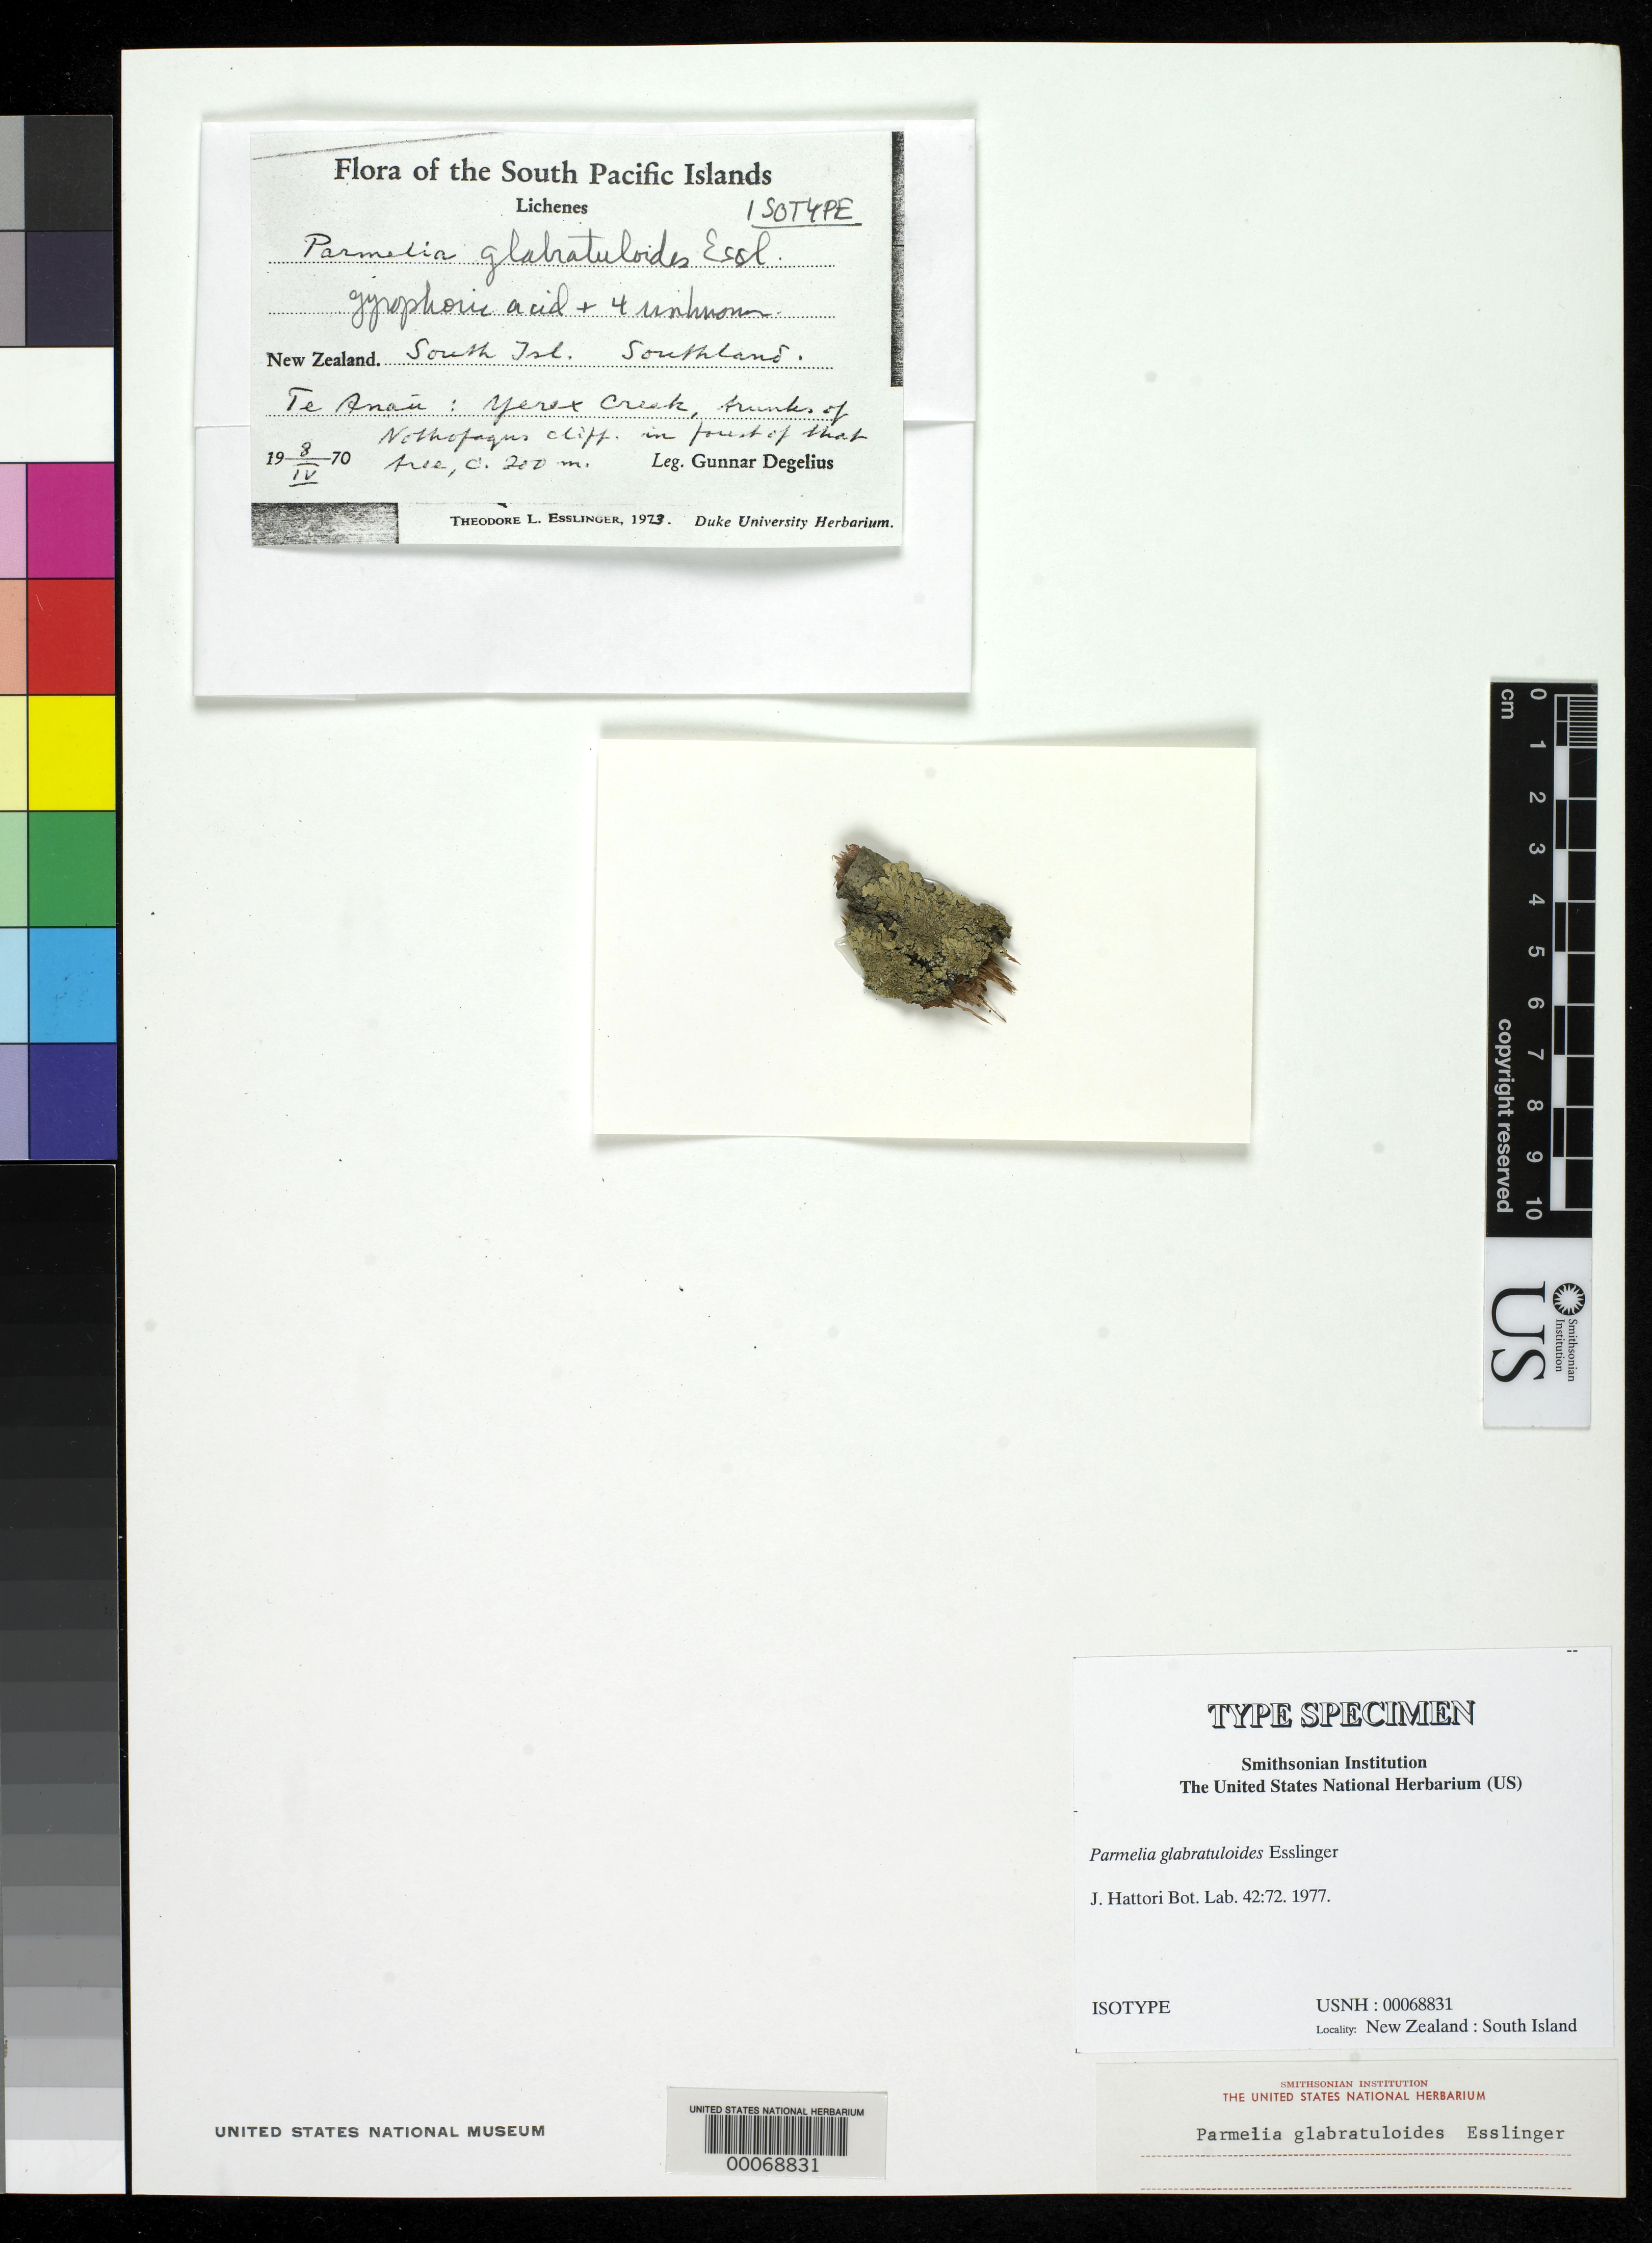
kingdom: Fungi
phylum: Ascomycota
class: Lecanoromycetes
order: Lecanorales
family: Parmeliaceae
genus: Parmelia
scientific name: Parmelia glabratuloides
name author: Essl.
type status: Isotype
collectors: G. B. F. Degelius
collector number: Nz 469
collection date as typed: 08 Apr 1970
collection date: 1970-04-08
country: New Zealand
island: South Island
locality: Te Anau, Yerex Creek.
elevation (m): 200